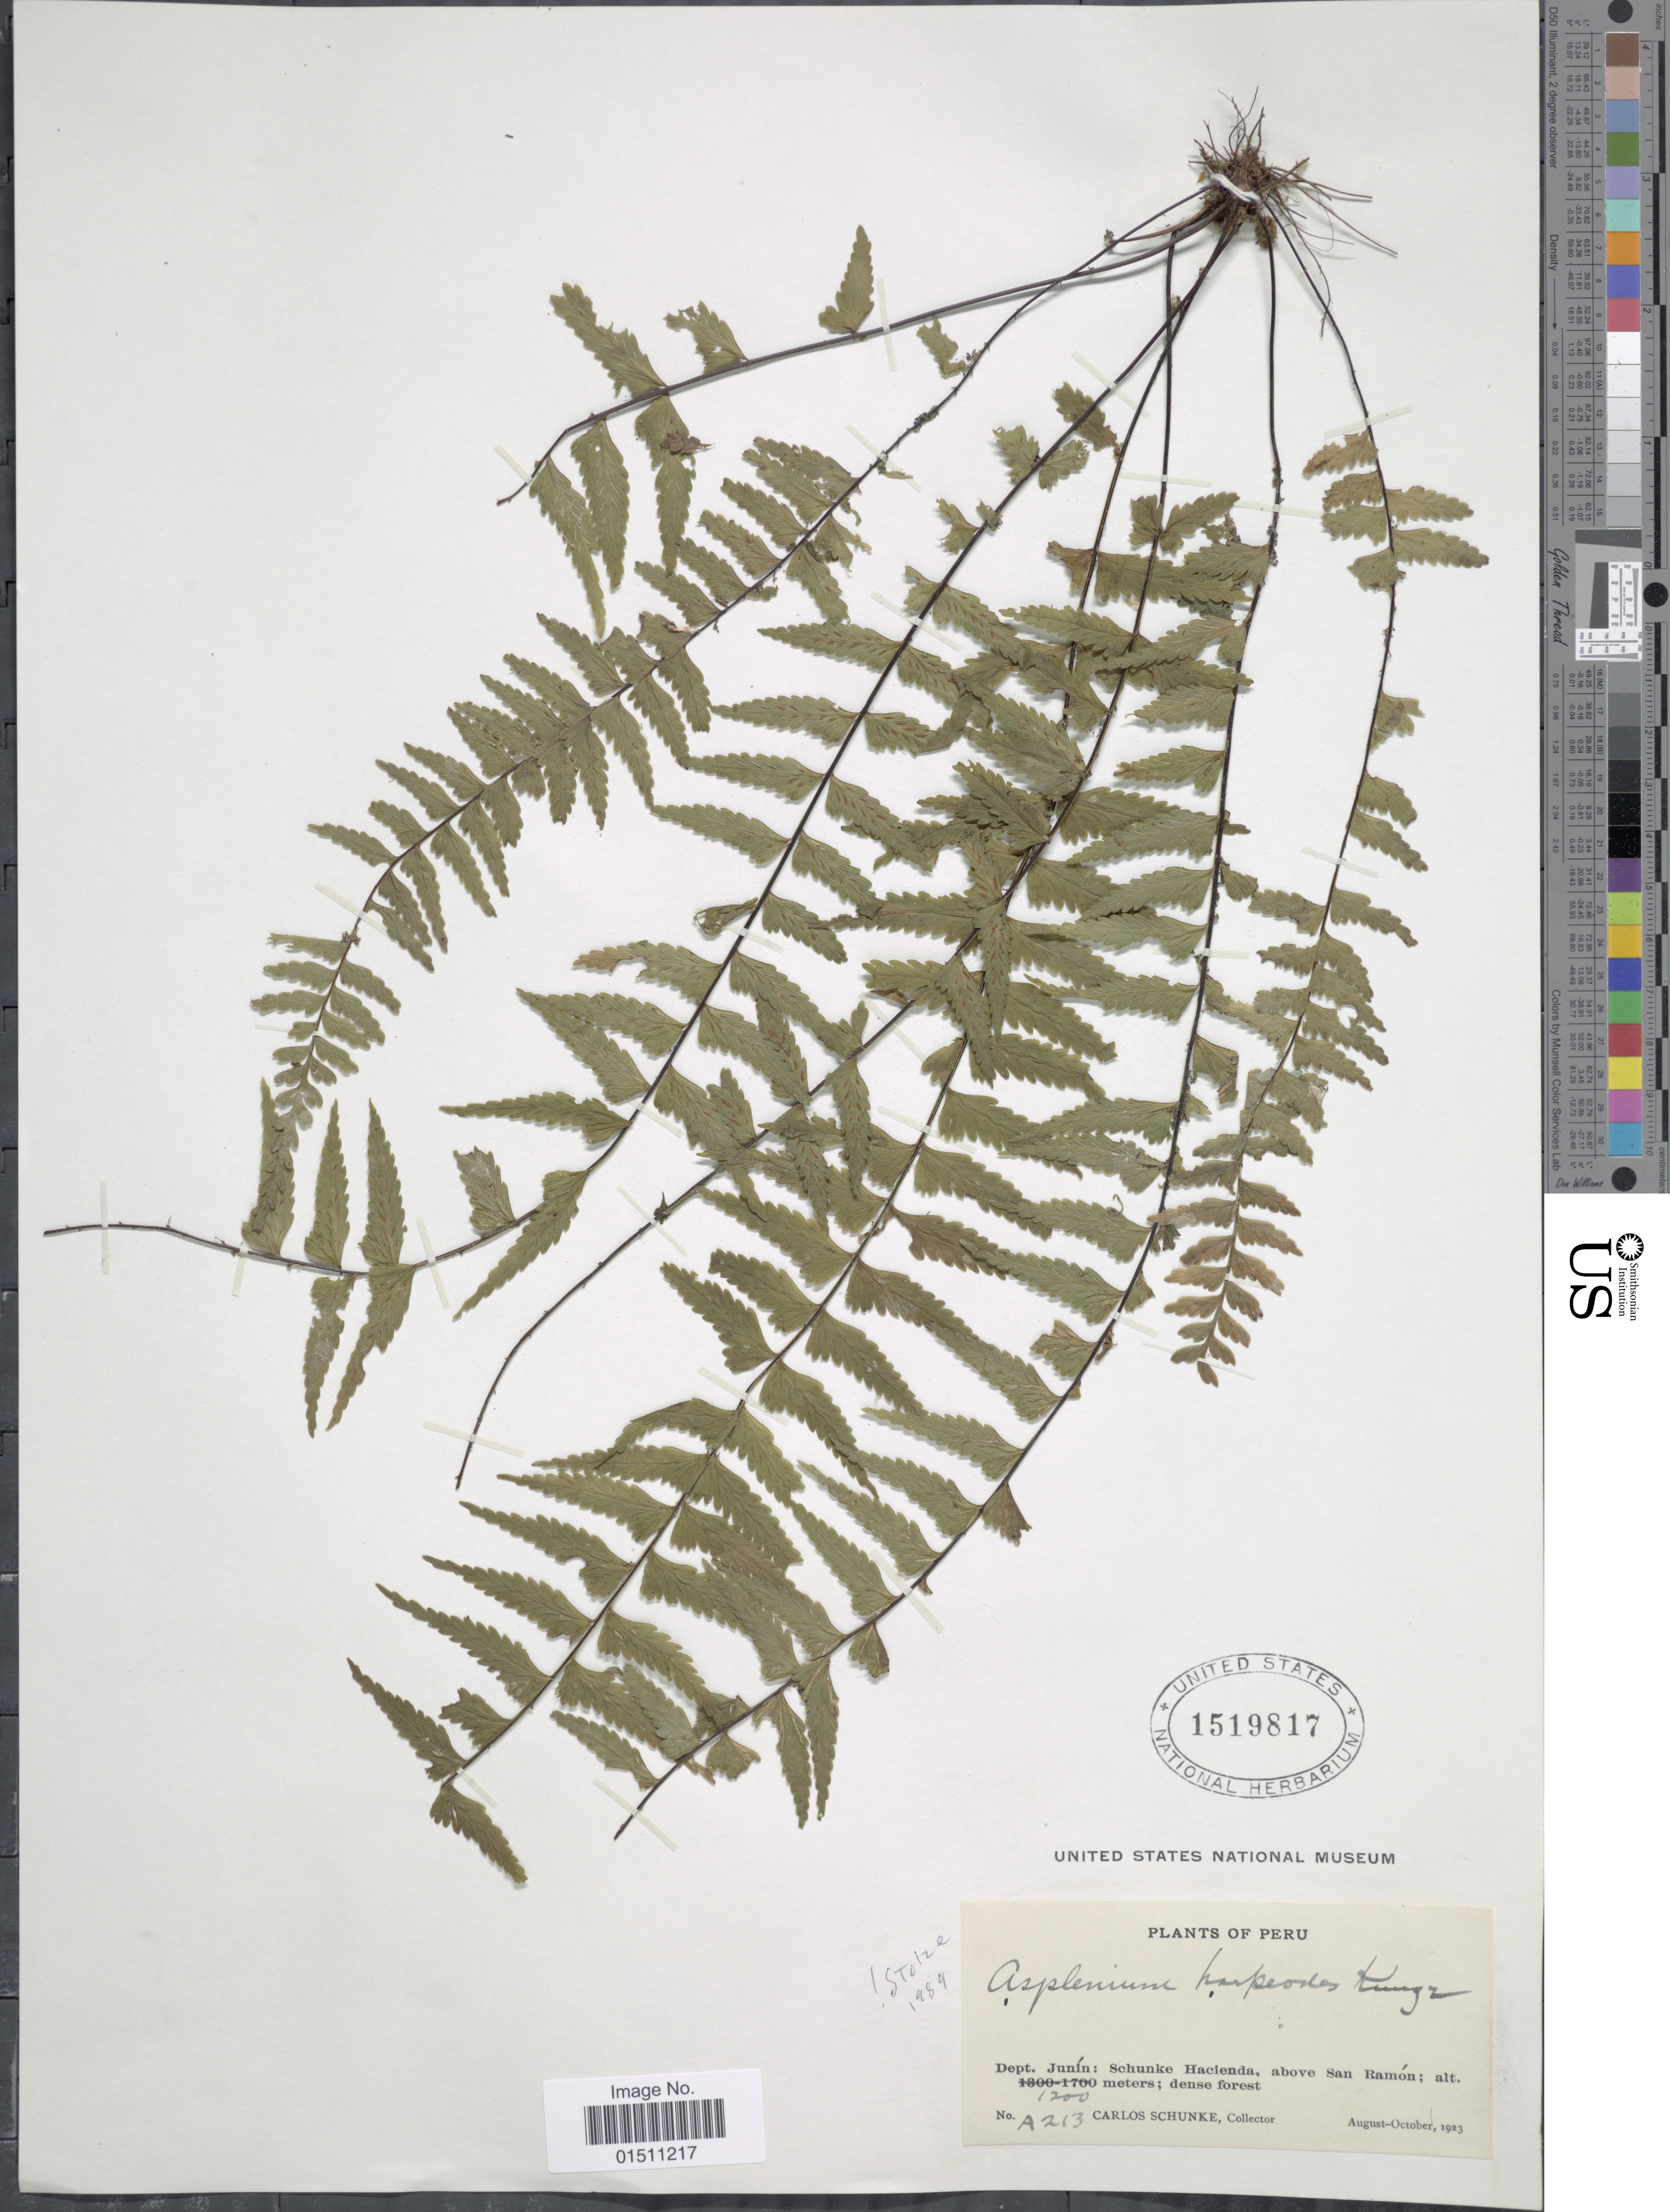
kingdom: Plantae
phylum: Tracheophyta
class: Polypodiopsida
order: Polypodiales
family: Aspleniaceae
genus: Asplenium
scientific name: Asplenium harpeodes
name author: Kunze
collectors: C. Schunke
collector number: A213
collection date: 1923-08/1923-10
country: Peru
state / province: Junín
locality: Peru, Dept. Junín: Schunke Hacienda, above San Ramón.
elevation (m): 1200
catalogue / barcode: US 1519817